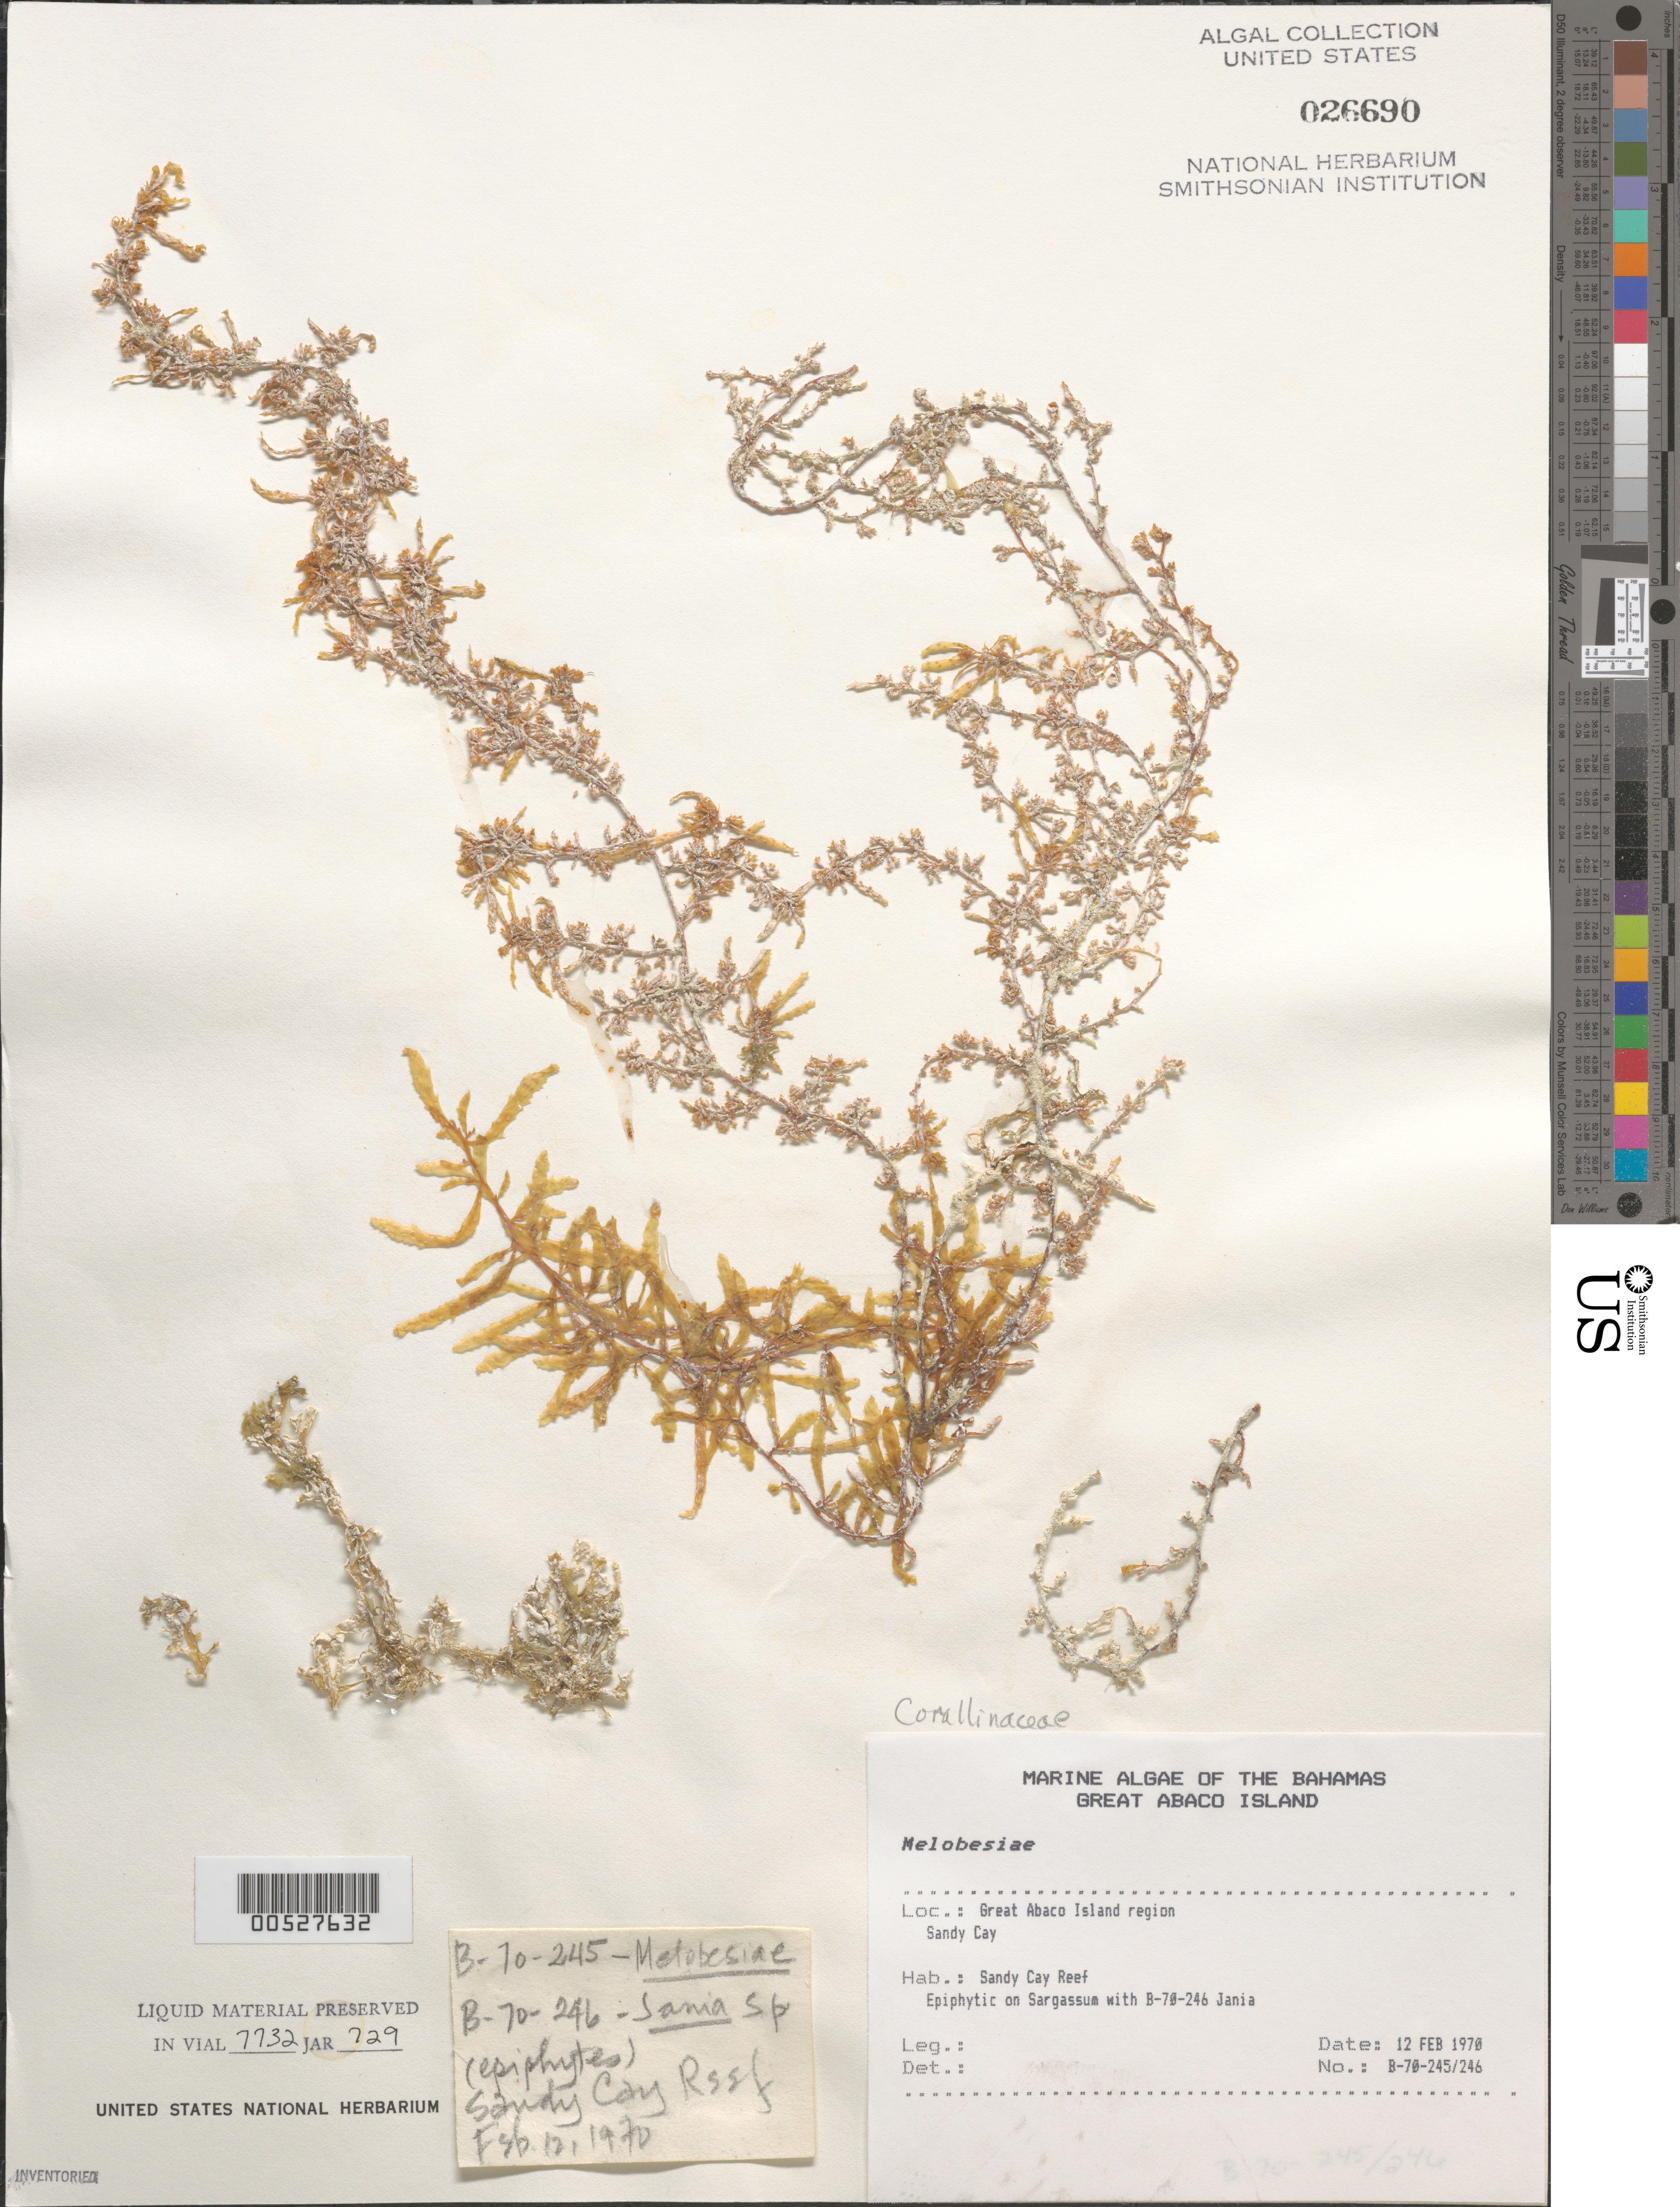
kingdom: Plantae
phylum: Rhodophyta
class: Florideophyceae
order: Corallinales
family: Corallinaceae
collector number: B-70-245 & B-70-246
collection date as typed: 12 Feb 1970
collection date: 1970-02-12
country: Bahamas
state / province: Abaco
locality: Sandy cay reef, great abaco island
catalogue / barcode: US 26690